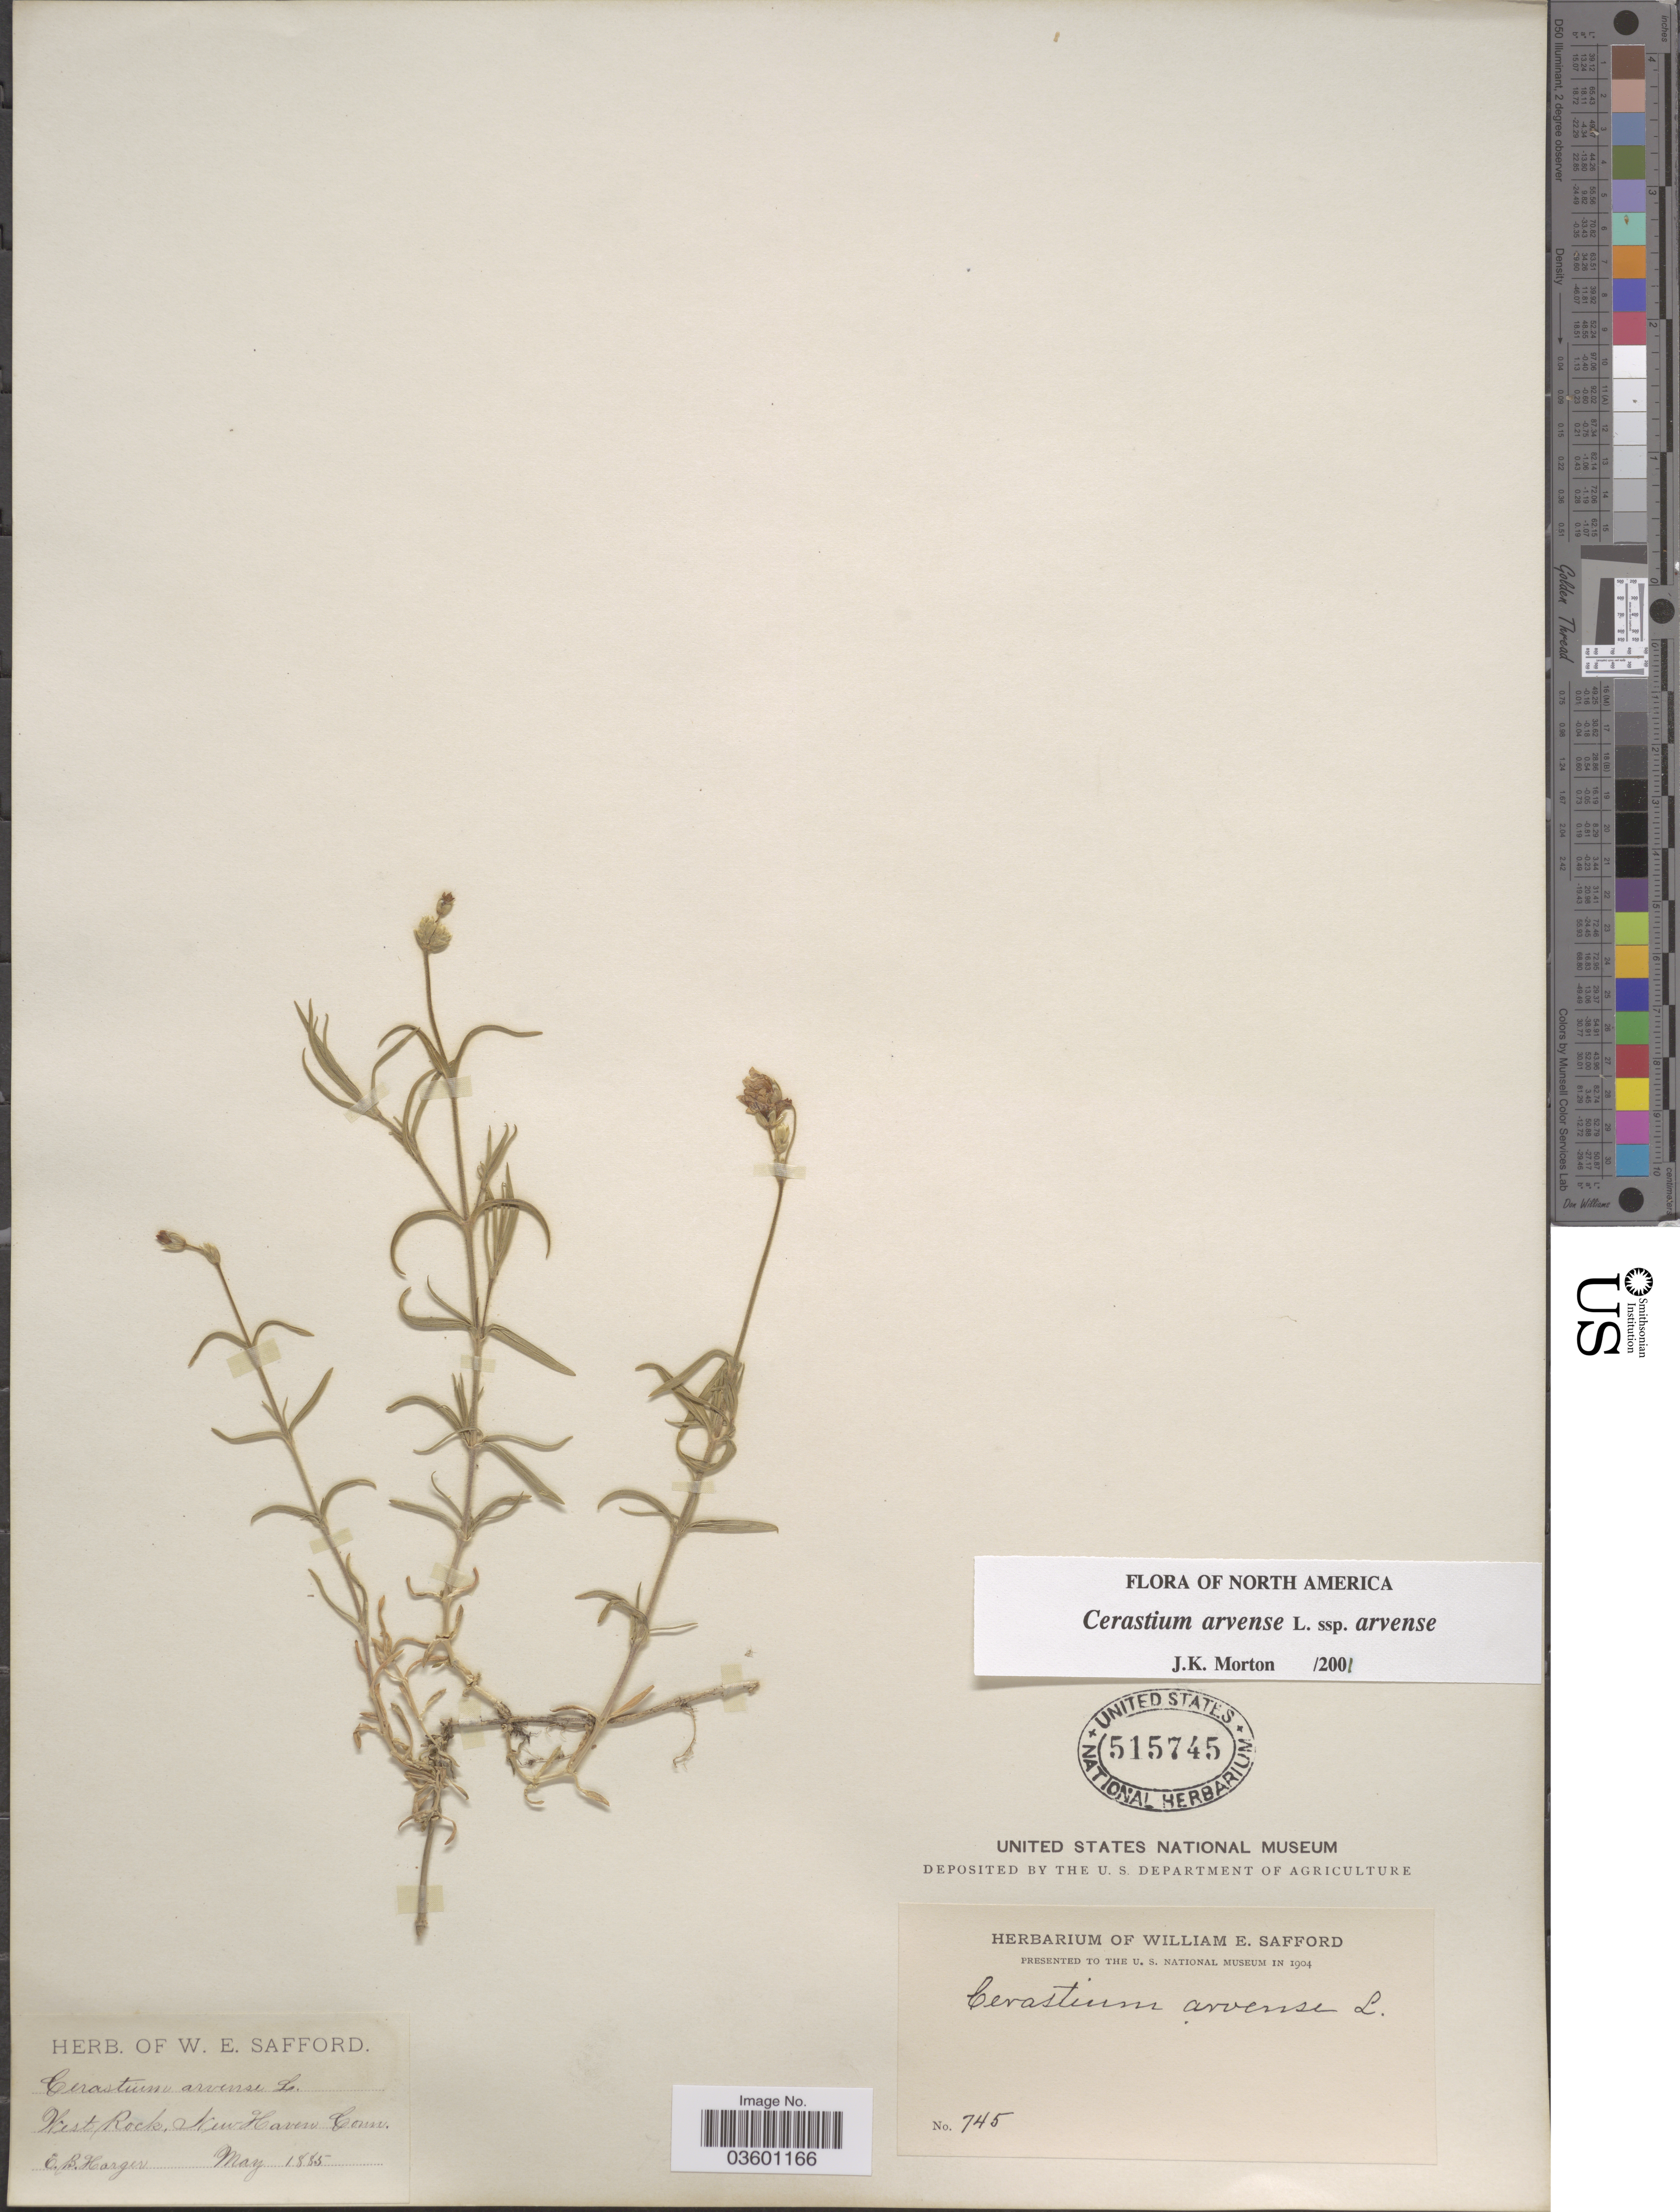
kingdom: Plantae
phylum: Tracheophyta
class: Magnoliopsida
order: Caryophyllales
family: Caryophyllaceae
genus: Cerastium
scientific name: Cerastium arvense subsp. arvense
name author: L.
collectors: E. B. Harger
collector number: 745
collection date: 1885-05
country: United States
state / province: Connecticut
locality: West Rock, New Haven.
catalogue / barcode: US 515745